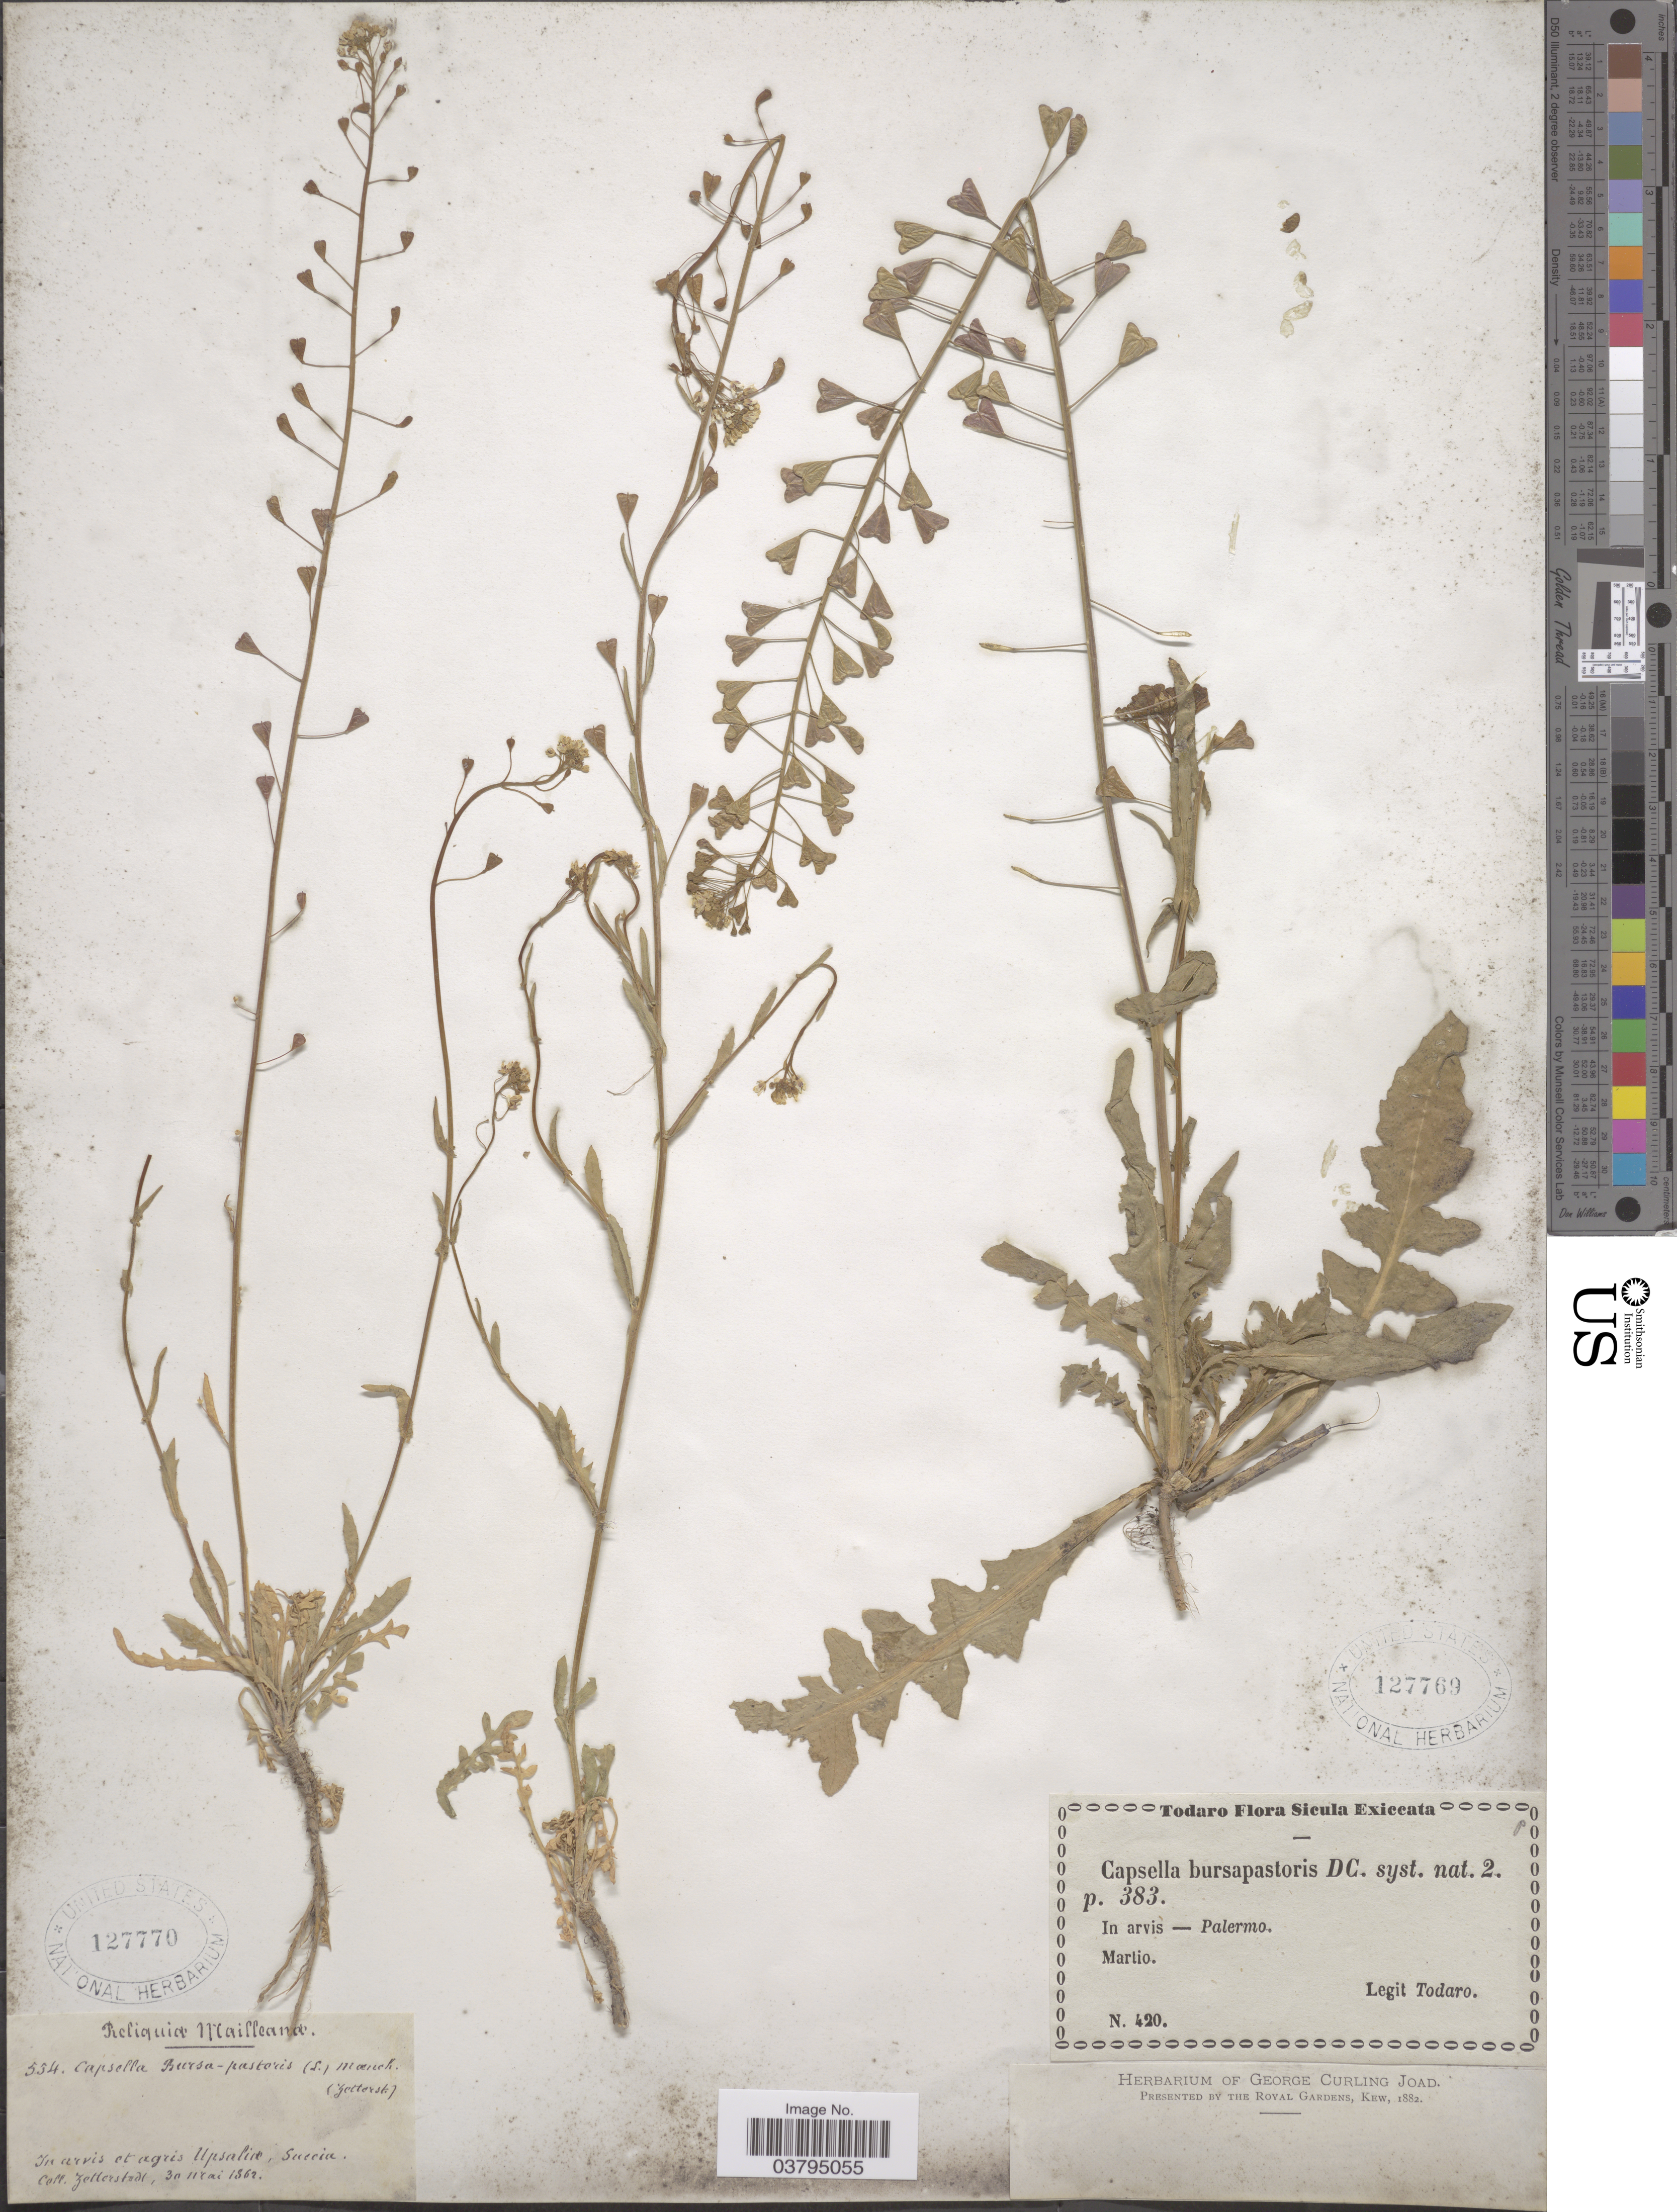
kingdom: Plantae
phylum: Tracheophyta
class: Magnoliopsida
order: Brassicales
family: Brassicaceae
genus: Capsella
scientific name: Capsella bursa-pastoris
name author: (L.) Medik.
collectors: Zetterstedt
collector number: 554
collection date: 1862-05-30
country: Sweden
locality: In arvis et agris Upsalia.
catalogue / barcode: US 127770-2